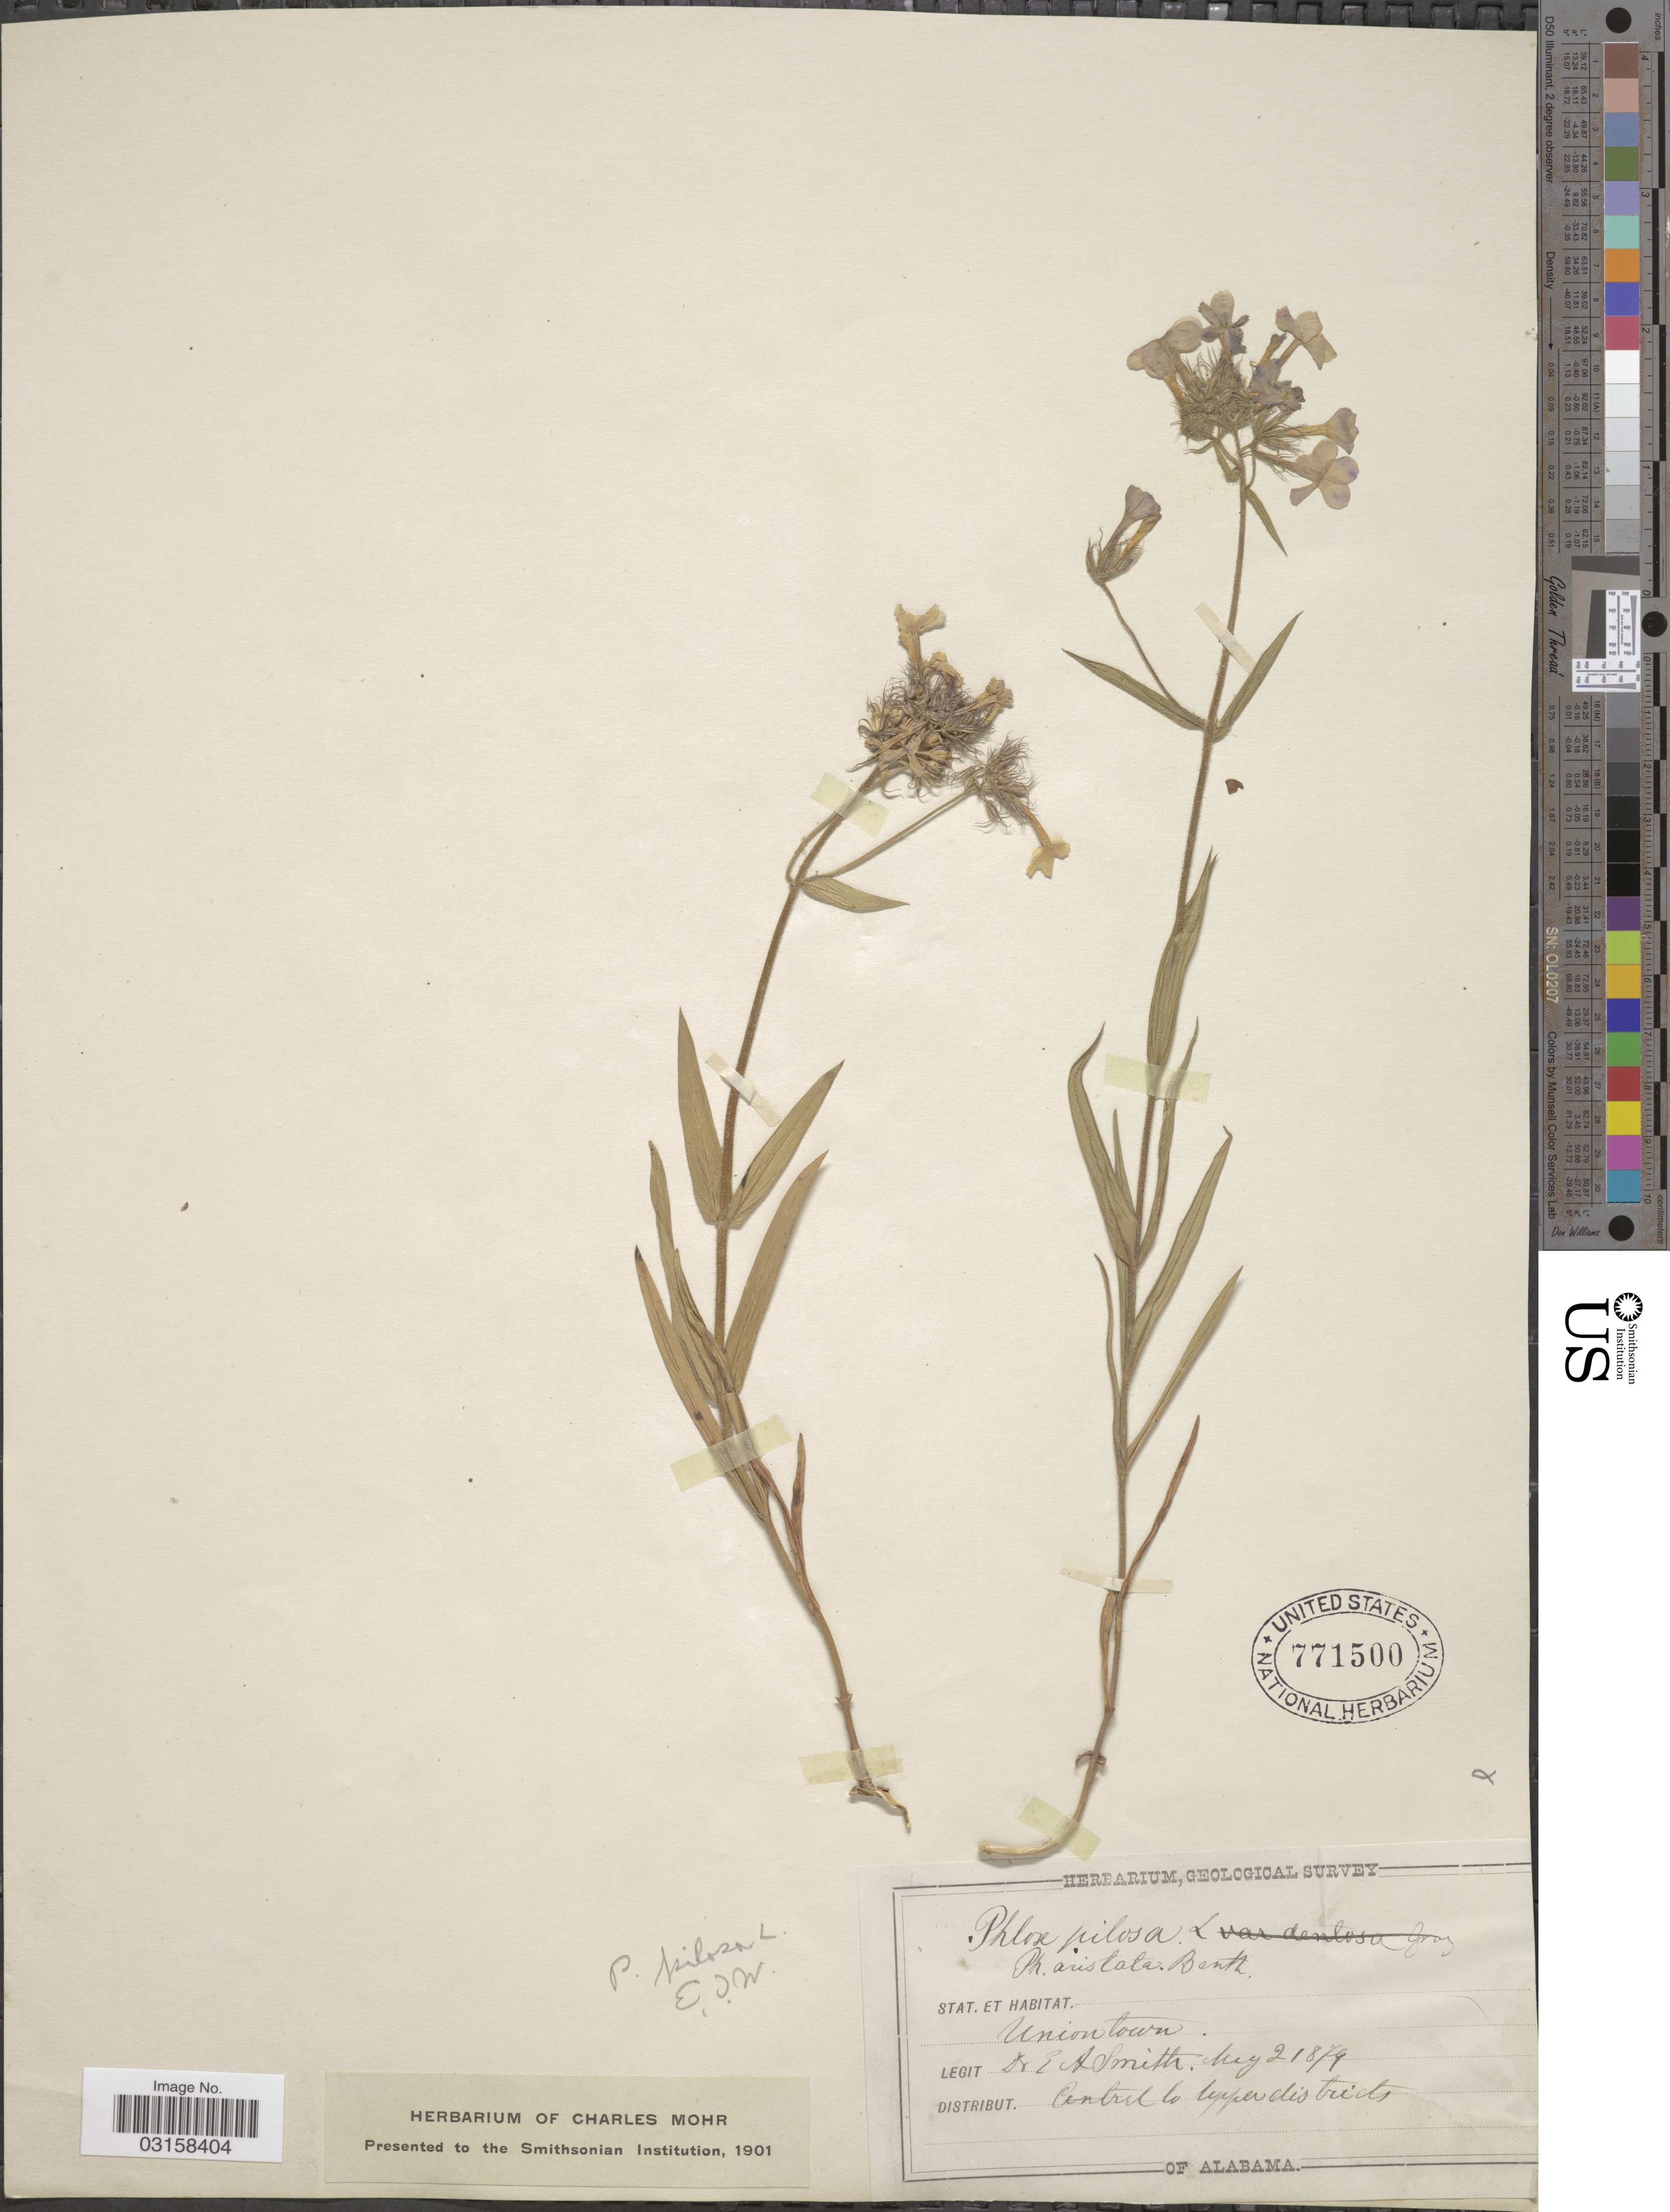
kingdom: Plantae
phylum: Tracheophyta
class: Magnoliopsida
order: Ericales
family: Polemoniaceae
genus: Phlox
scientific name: Phlox pilosa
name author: L.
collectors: E. A. Smith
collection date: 1879-05-21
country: United States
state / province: Alabama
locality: Uniontown. Central to Upper districts.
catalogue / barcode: US 771500